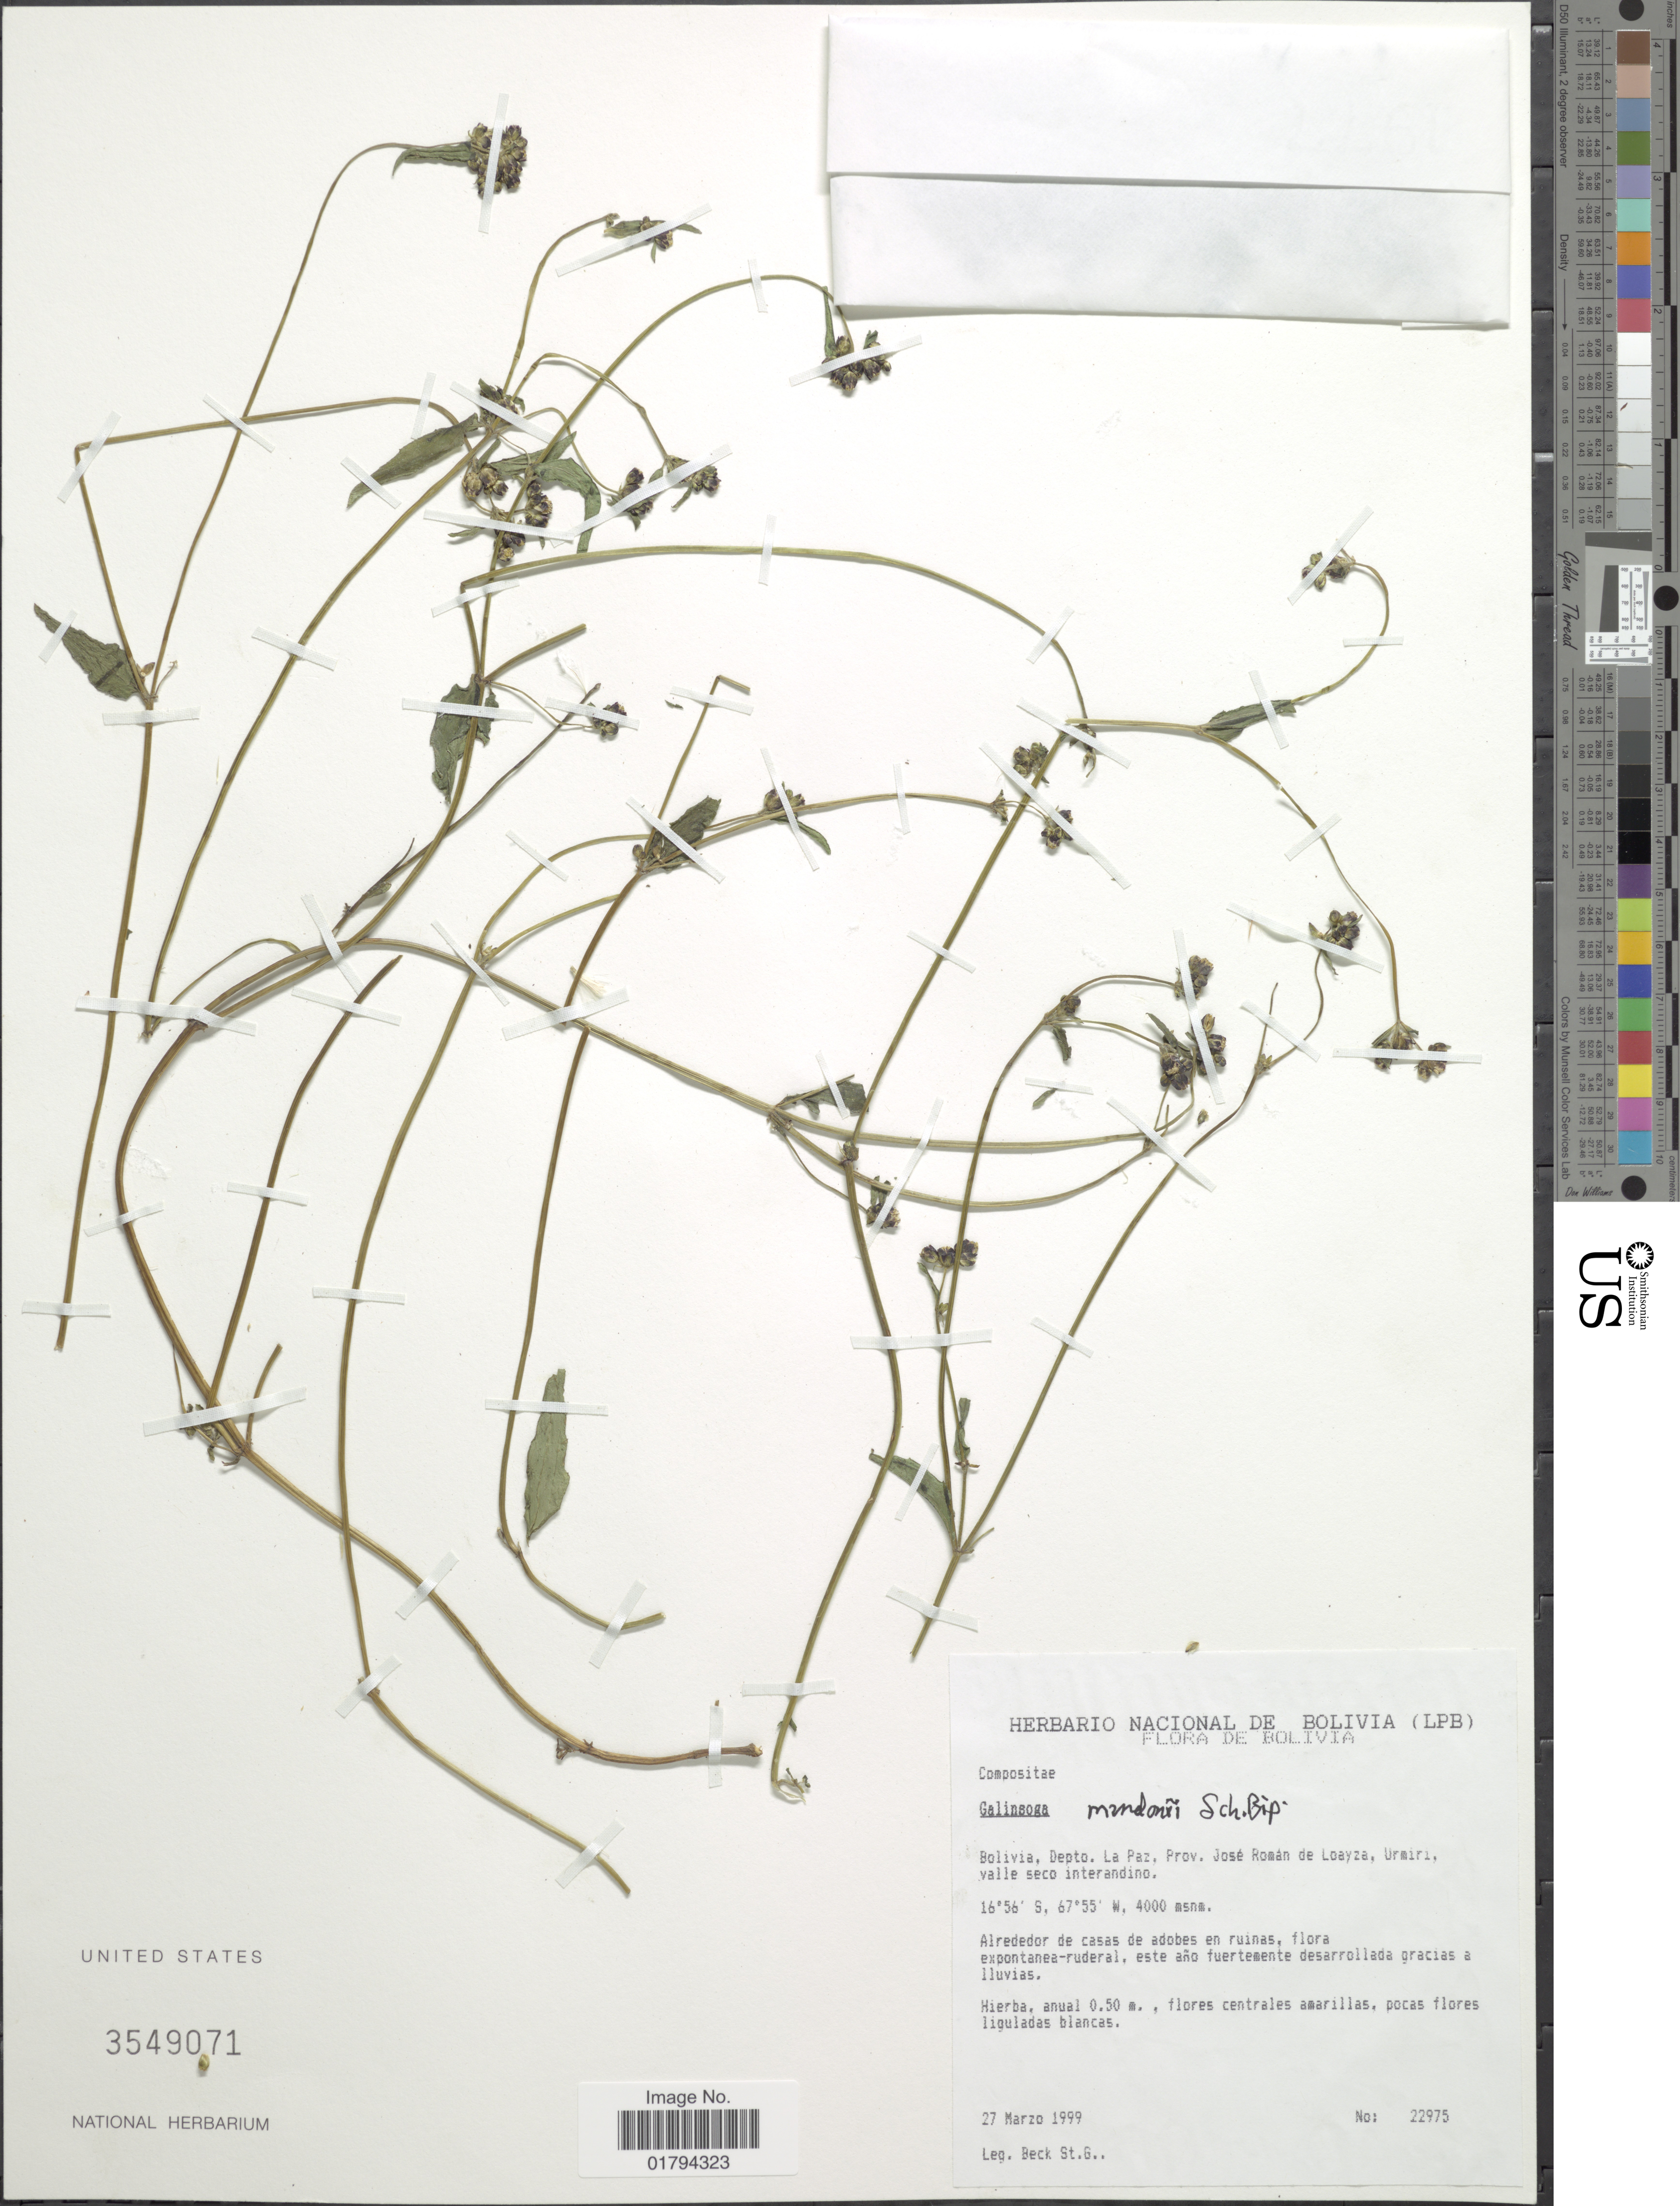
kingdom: Plantae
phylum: Tracheophyta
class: Magnoliopsida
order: Asterales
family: Asteraceae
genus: Galinsoga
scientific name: Galinsoga mandonii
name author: Sch. Bip.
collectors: S. G. Beck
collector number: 22975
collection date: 1999-03-27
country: Bolivia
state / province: La Paz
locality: Prov. José Roman de Loayza, Urmiri, valle seco interandino.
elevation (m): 4000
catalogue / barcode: US 3549071